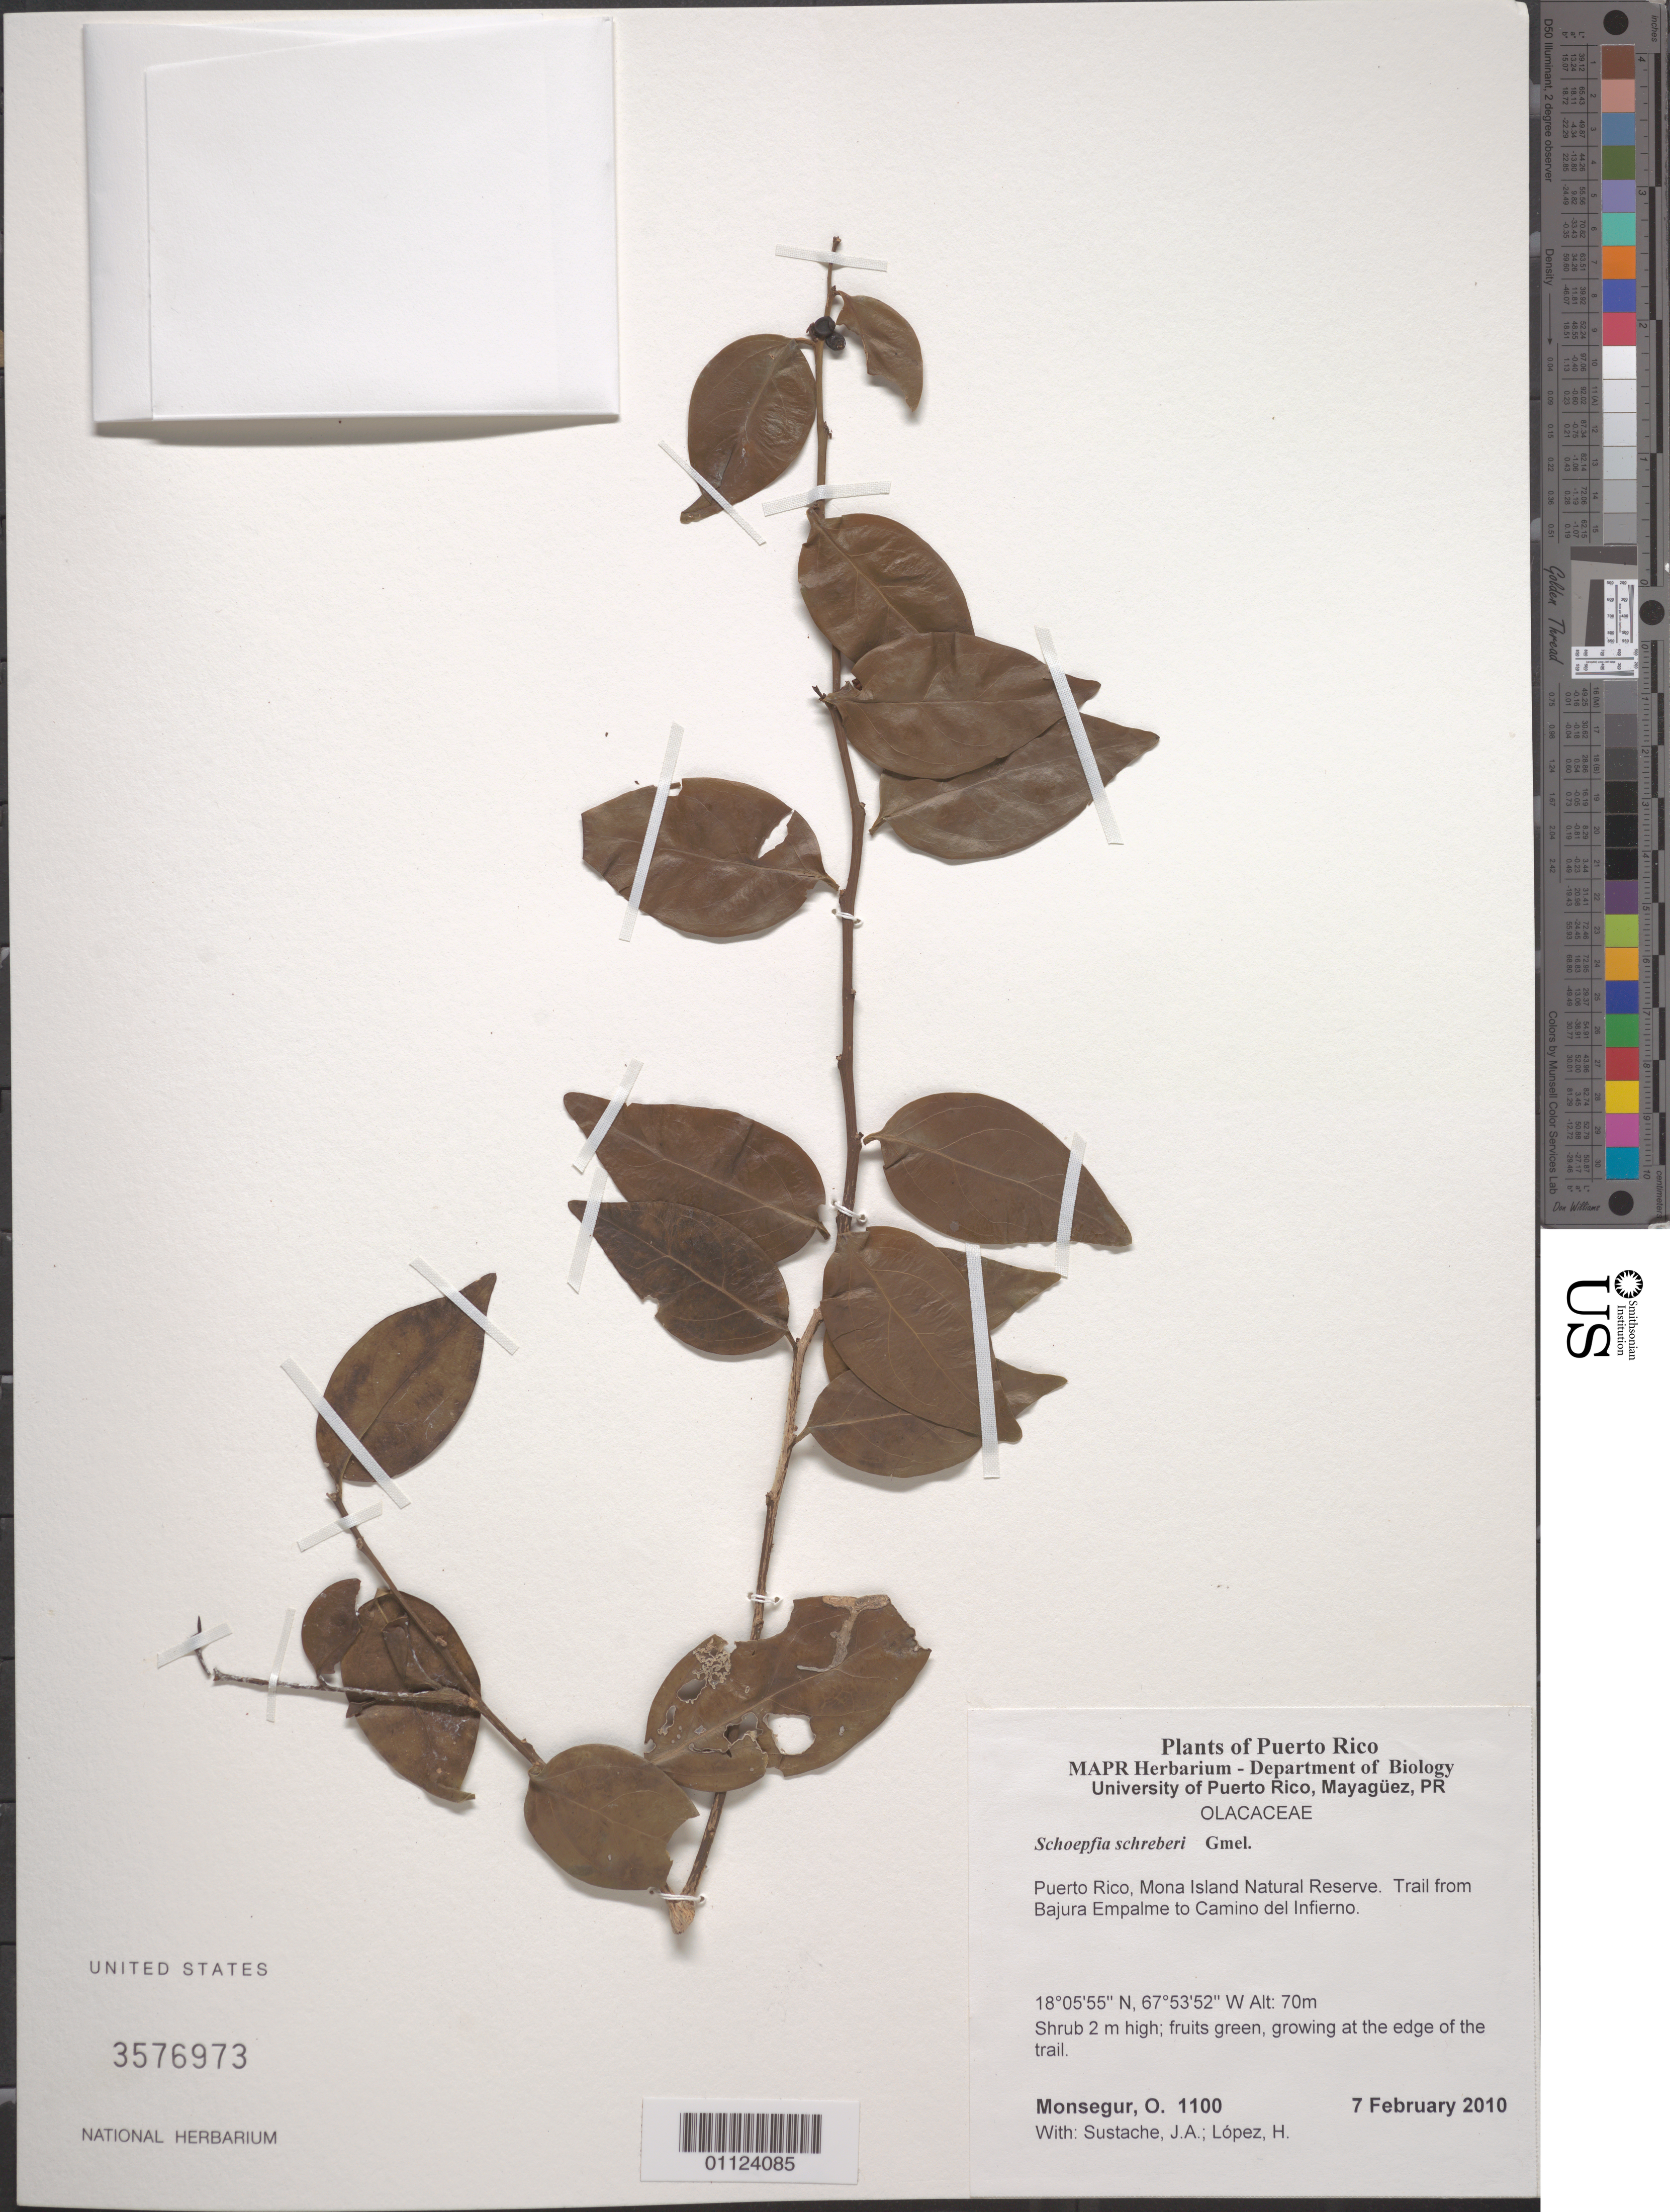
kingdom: Plantae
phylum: Tracheophyta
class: Magnoliopsida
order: Santalales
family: Schoepfiaceae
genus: Schoepfia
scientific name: Schoepfia schreberi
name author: J.F. Gmel.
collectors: O. Monsegur, J. Sustache & H. López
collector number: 1100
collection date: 2010-02-07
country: Puerto Rico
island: Mona I.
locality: Bajura de Empalme trail to Camino del Infierno.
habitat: Growing at the edge of the trail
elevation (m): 70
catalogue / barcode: US 3576973